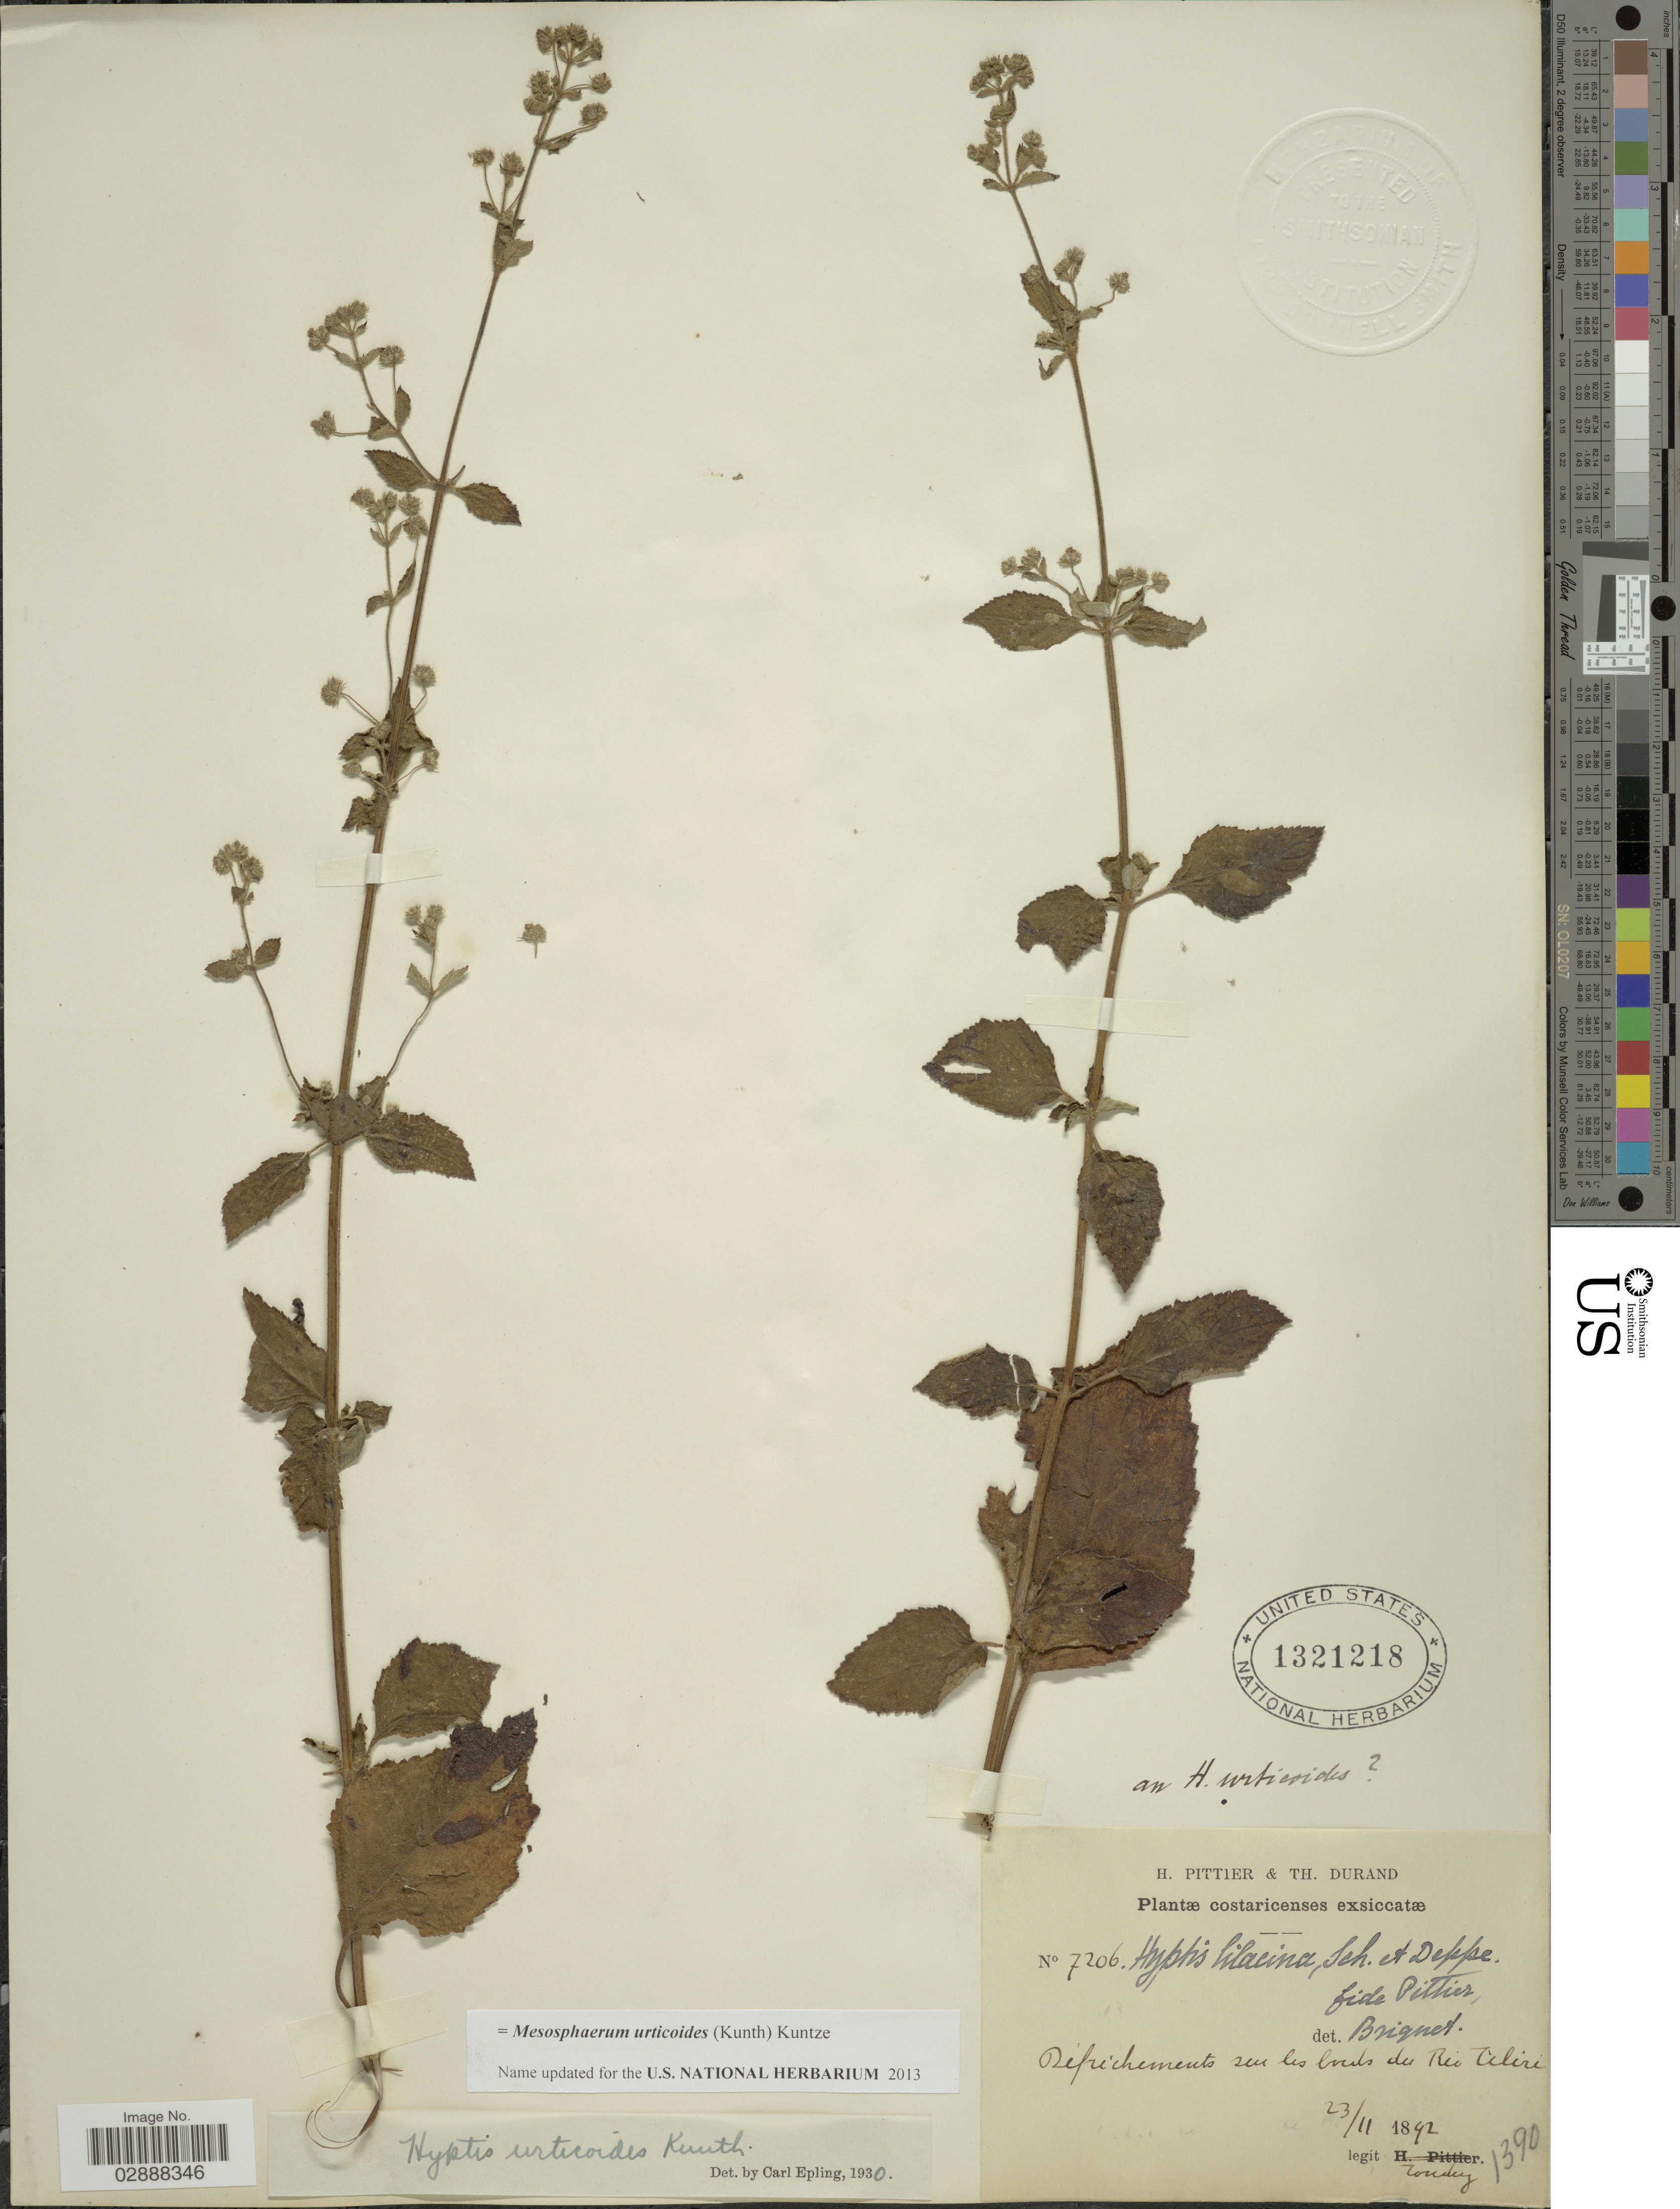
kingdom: Plantae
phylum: Tracheophyta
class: Magnoliopsida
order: Lamiales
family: Lamiaceae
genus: Mesosphaerum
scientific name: Mesosphaerum urticoides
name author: (Kunth) Kuntze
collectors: Tonduz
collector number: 7206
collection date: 1892-11-23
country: Costa Rica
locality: Défrichements sur les bords du Rio Tiliri.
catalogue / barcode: US 1321218